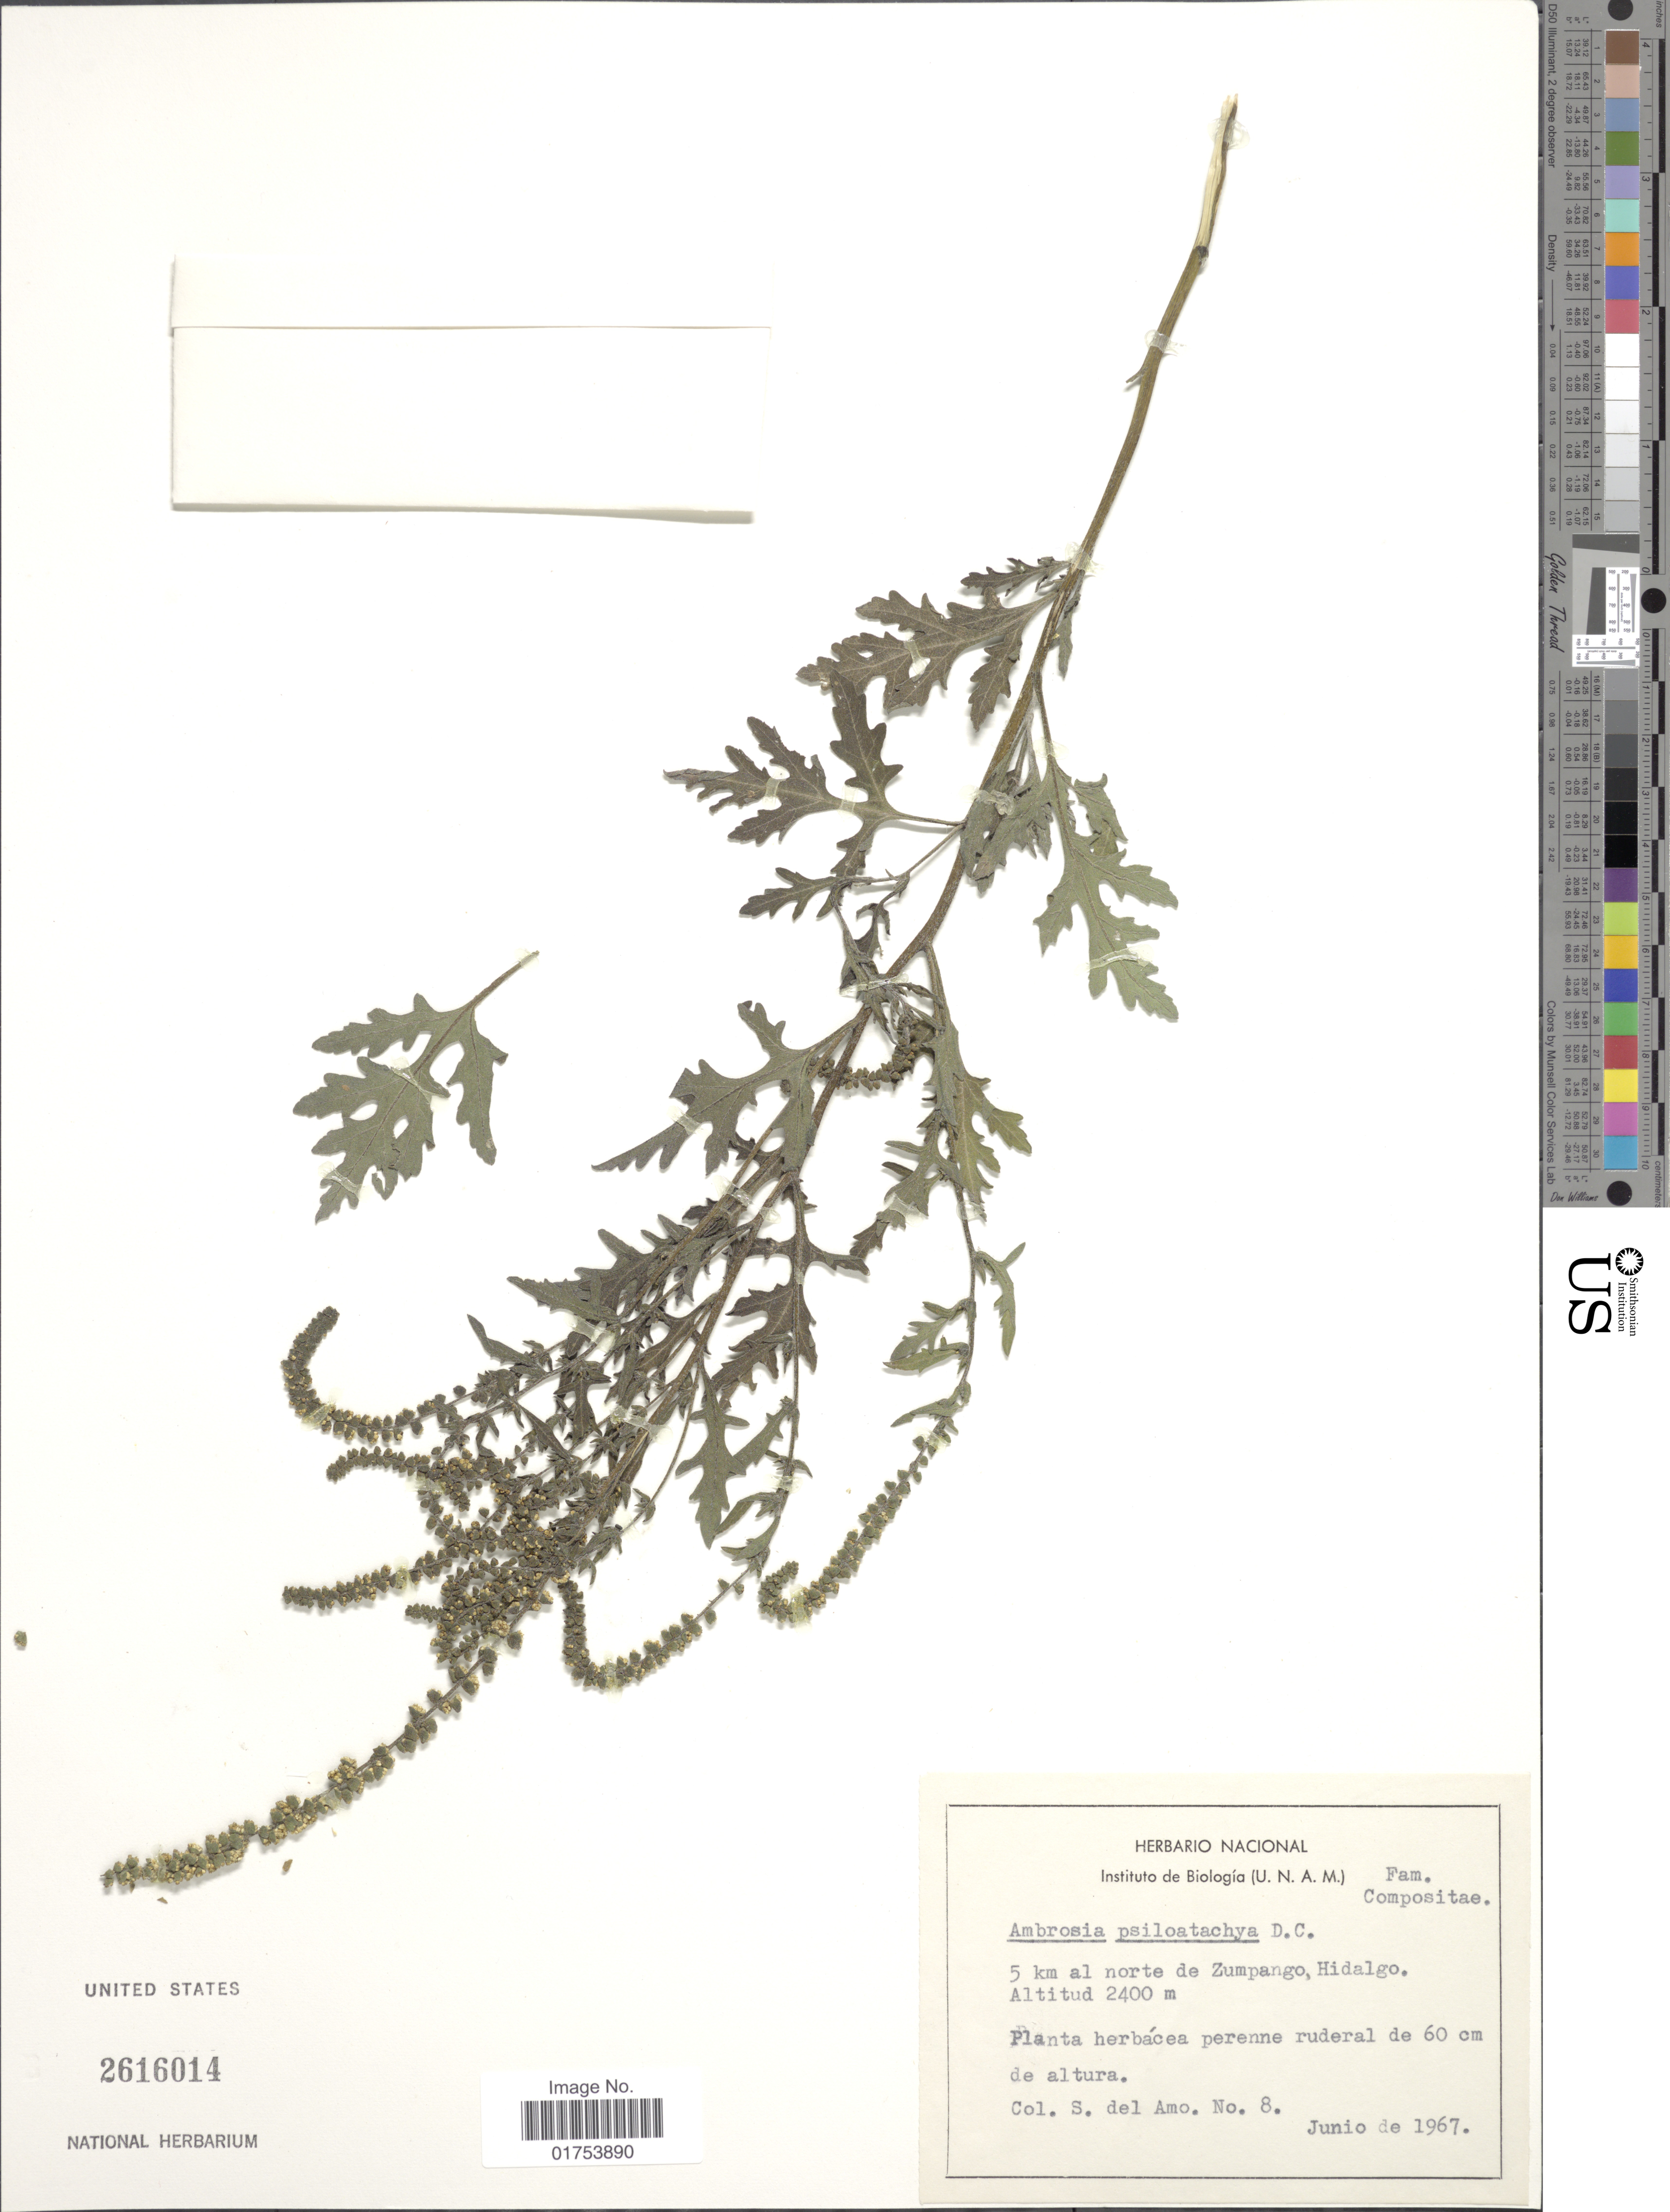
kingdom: Plantae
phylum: Tracheophyta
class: Magnoliopsida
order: Asterales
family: Asteraceae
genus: Ambrosia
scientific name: Ambrosia psilostachya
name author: DC.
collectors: S. Amo.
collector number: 8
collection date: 1967-06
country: Mexico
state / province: Hidalgo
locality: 5 km al norte de Zumpango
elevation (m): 2400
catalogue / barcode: US 2616014